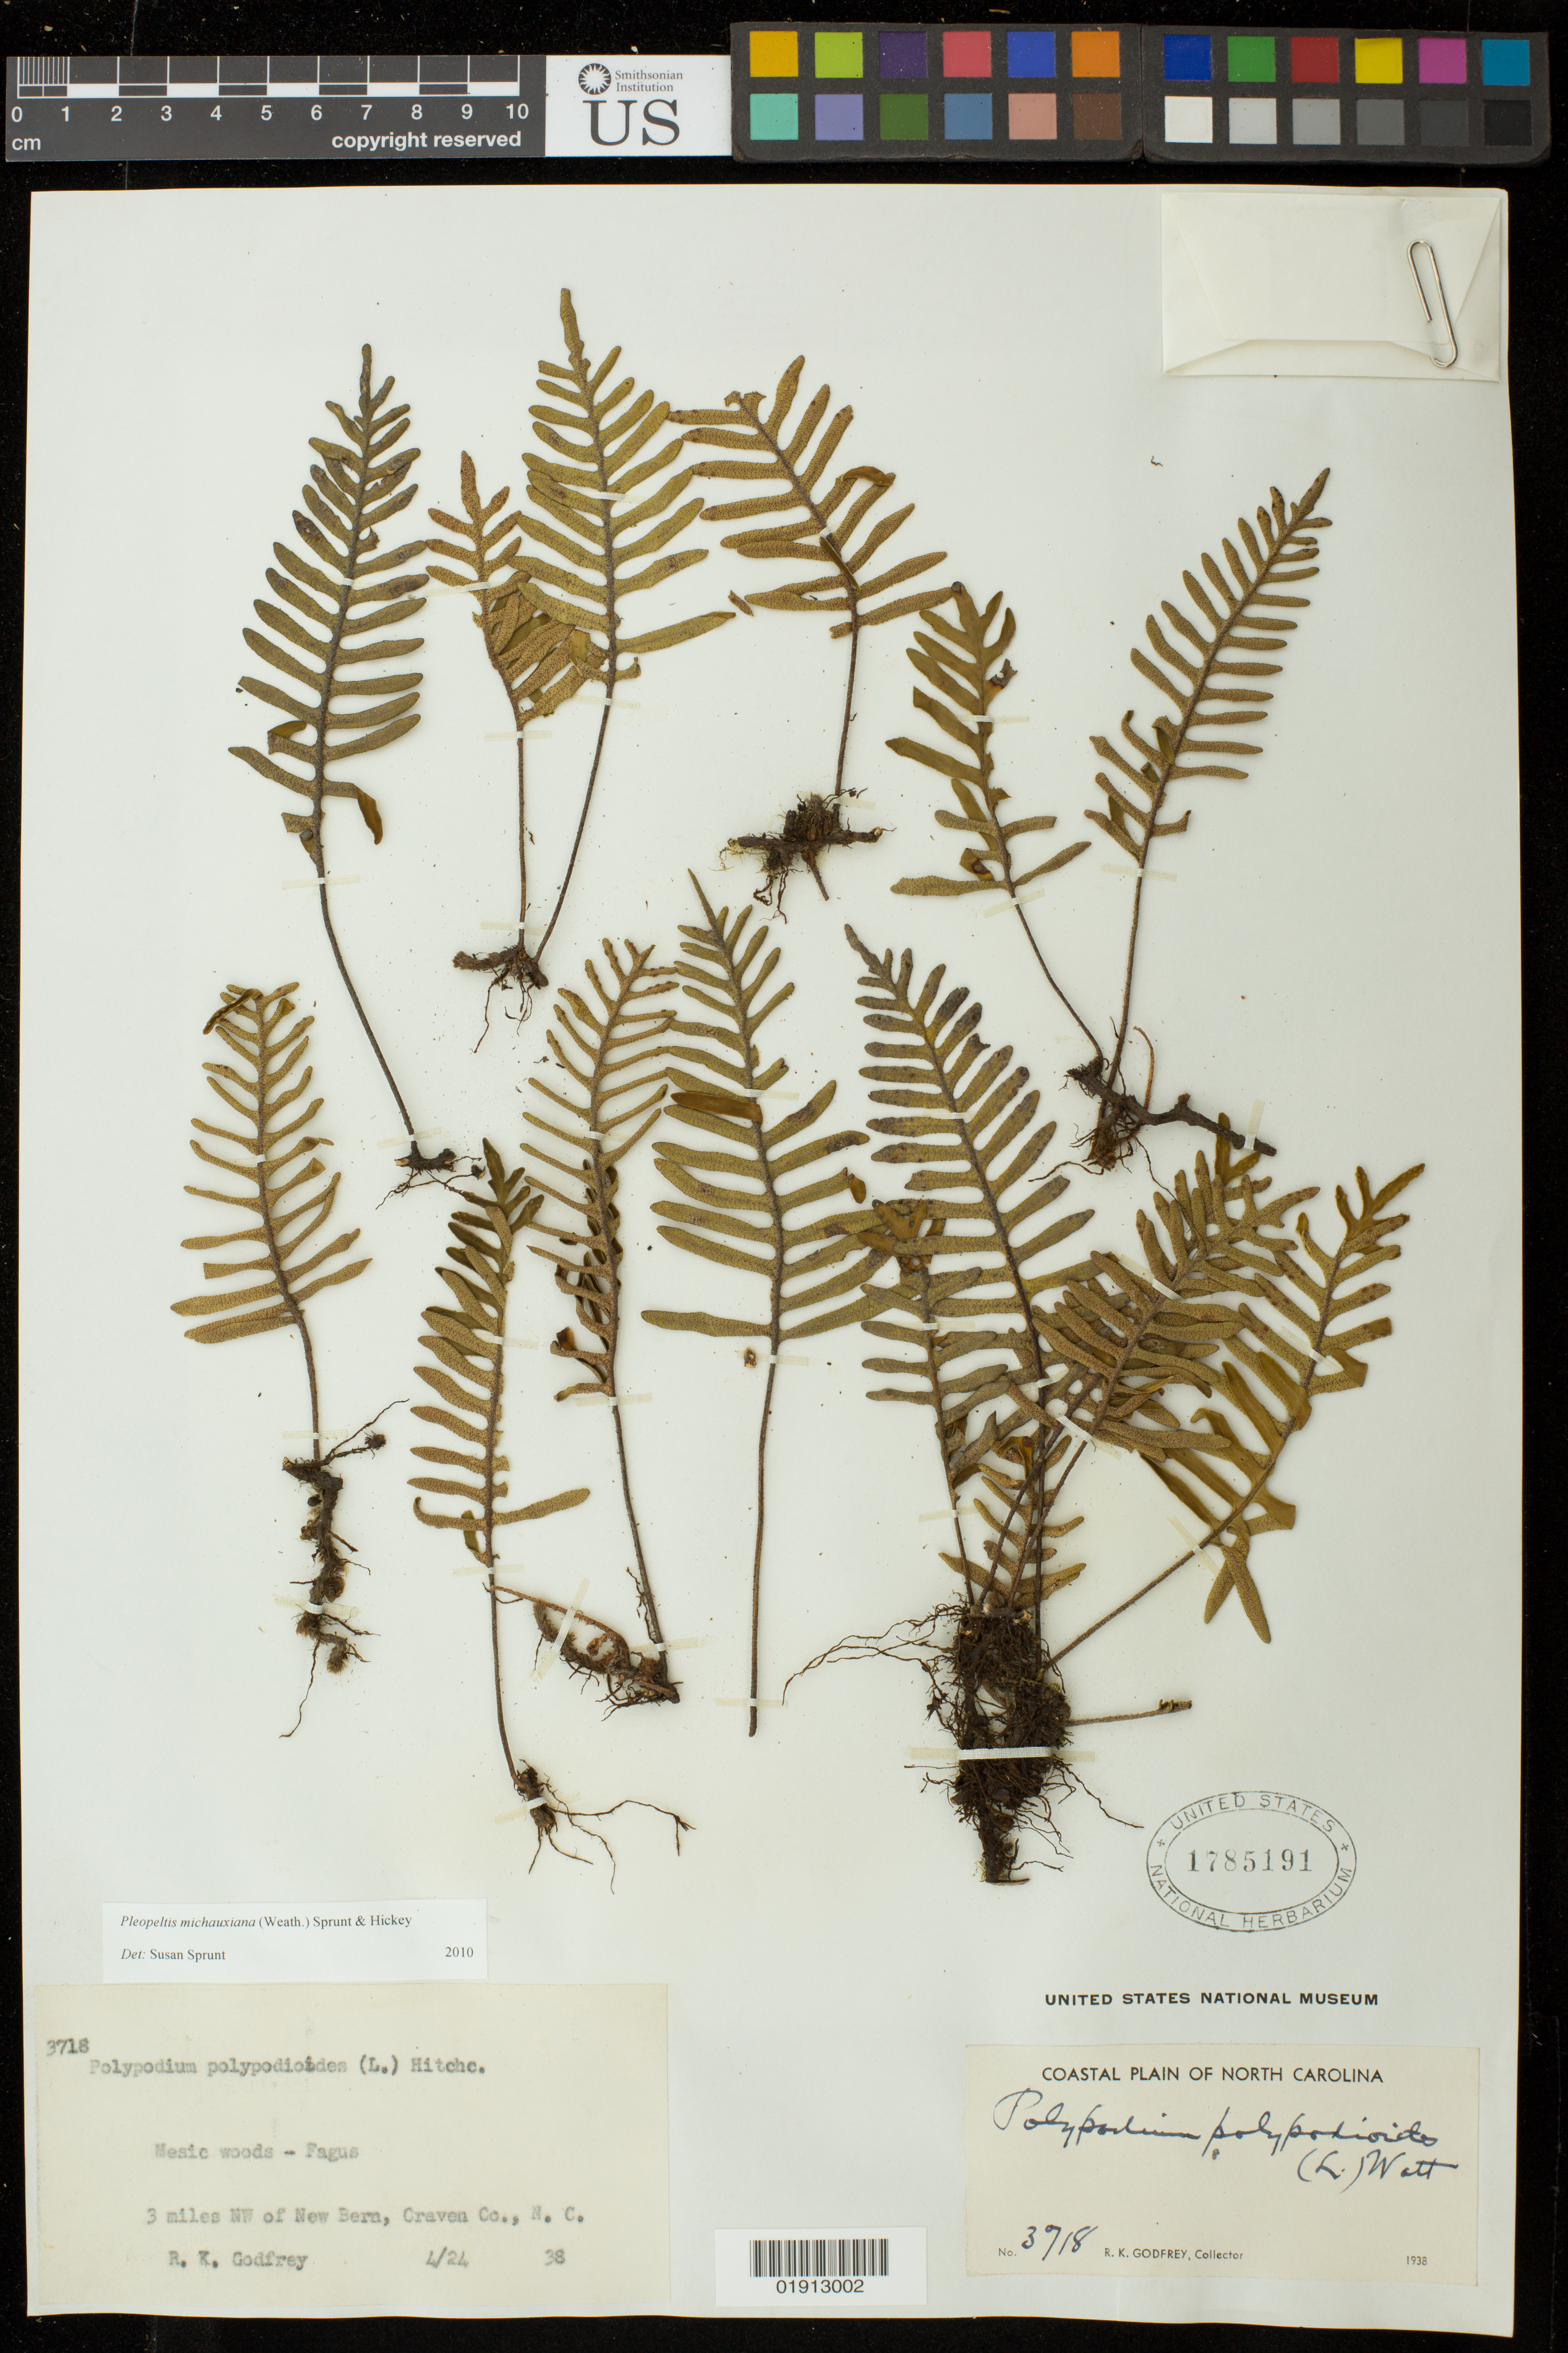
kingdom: Plantae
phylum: Tracheophyta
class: Polypodiopsida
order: Polypodiales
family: Polypodiaceae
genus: Pleopeltis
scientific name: Pleopeltis michauxiana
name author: (Weath.) Hickey & Sprunt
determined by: Sprunt, S. V.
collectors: R. K. Godfrey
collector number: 3718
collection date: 1938-04-24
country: United States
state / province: North Carolina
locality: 3 miles NW of New Bern, Craven Co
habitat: Mesic woods.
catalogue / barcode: US 1785191